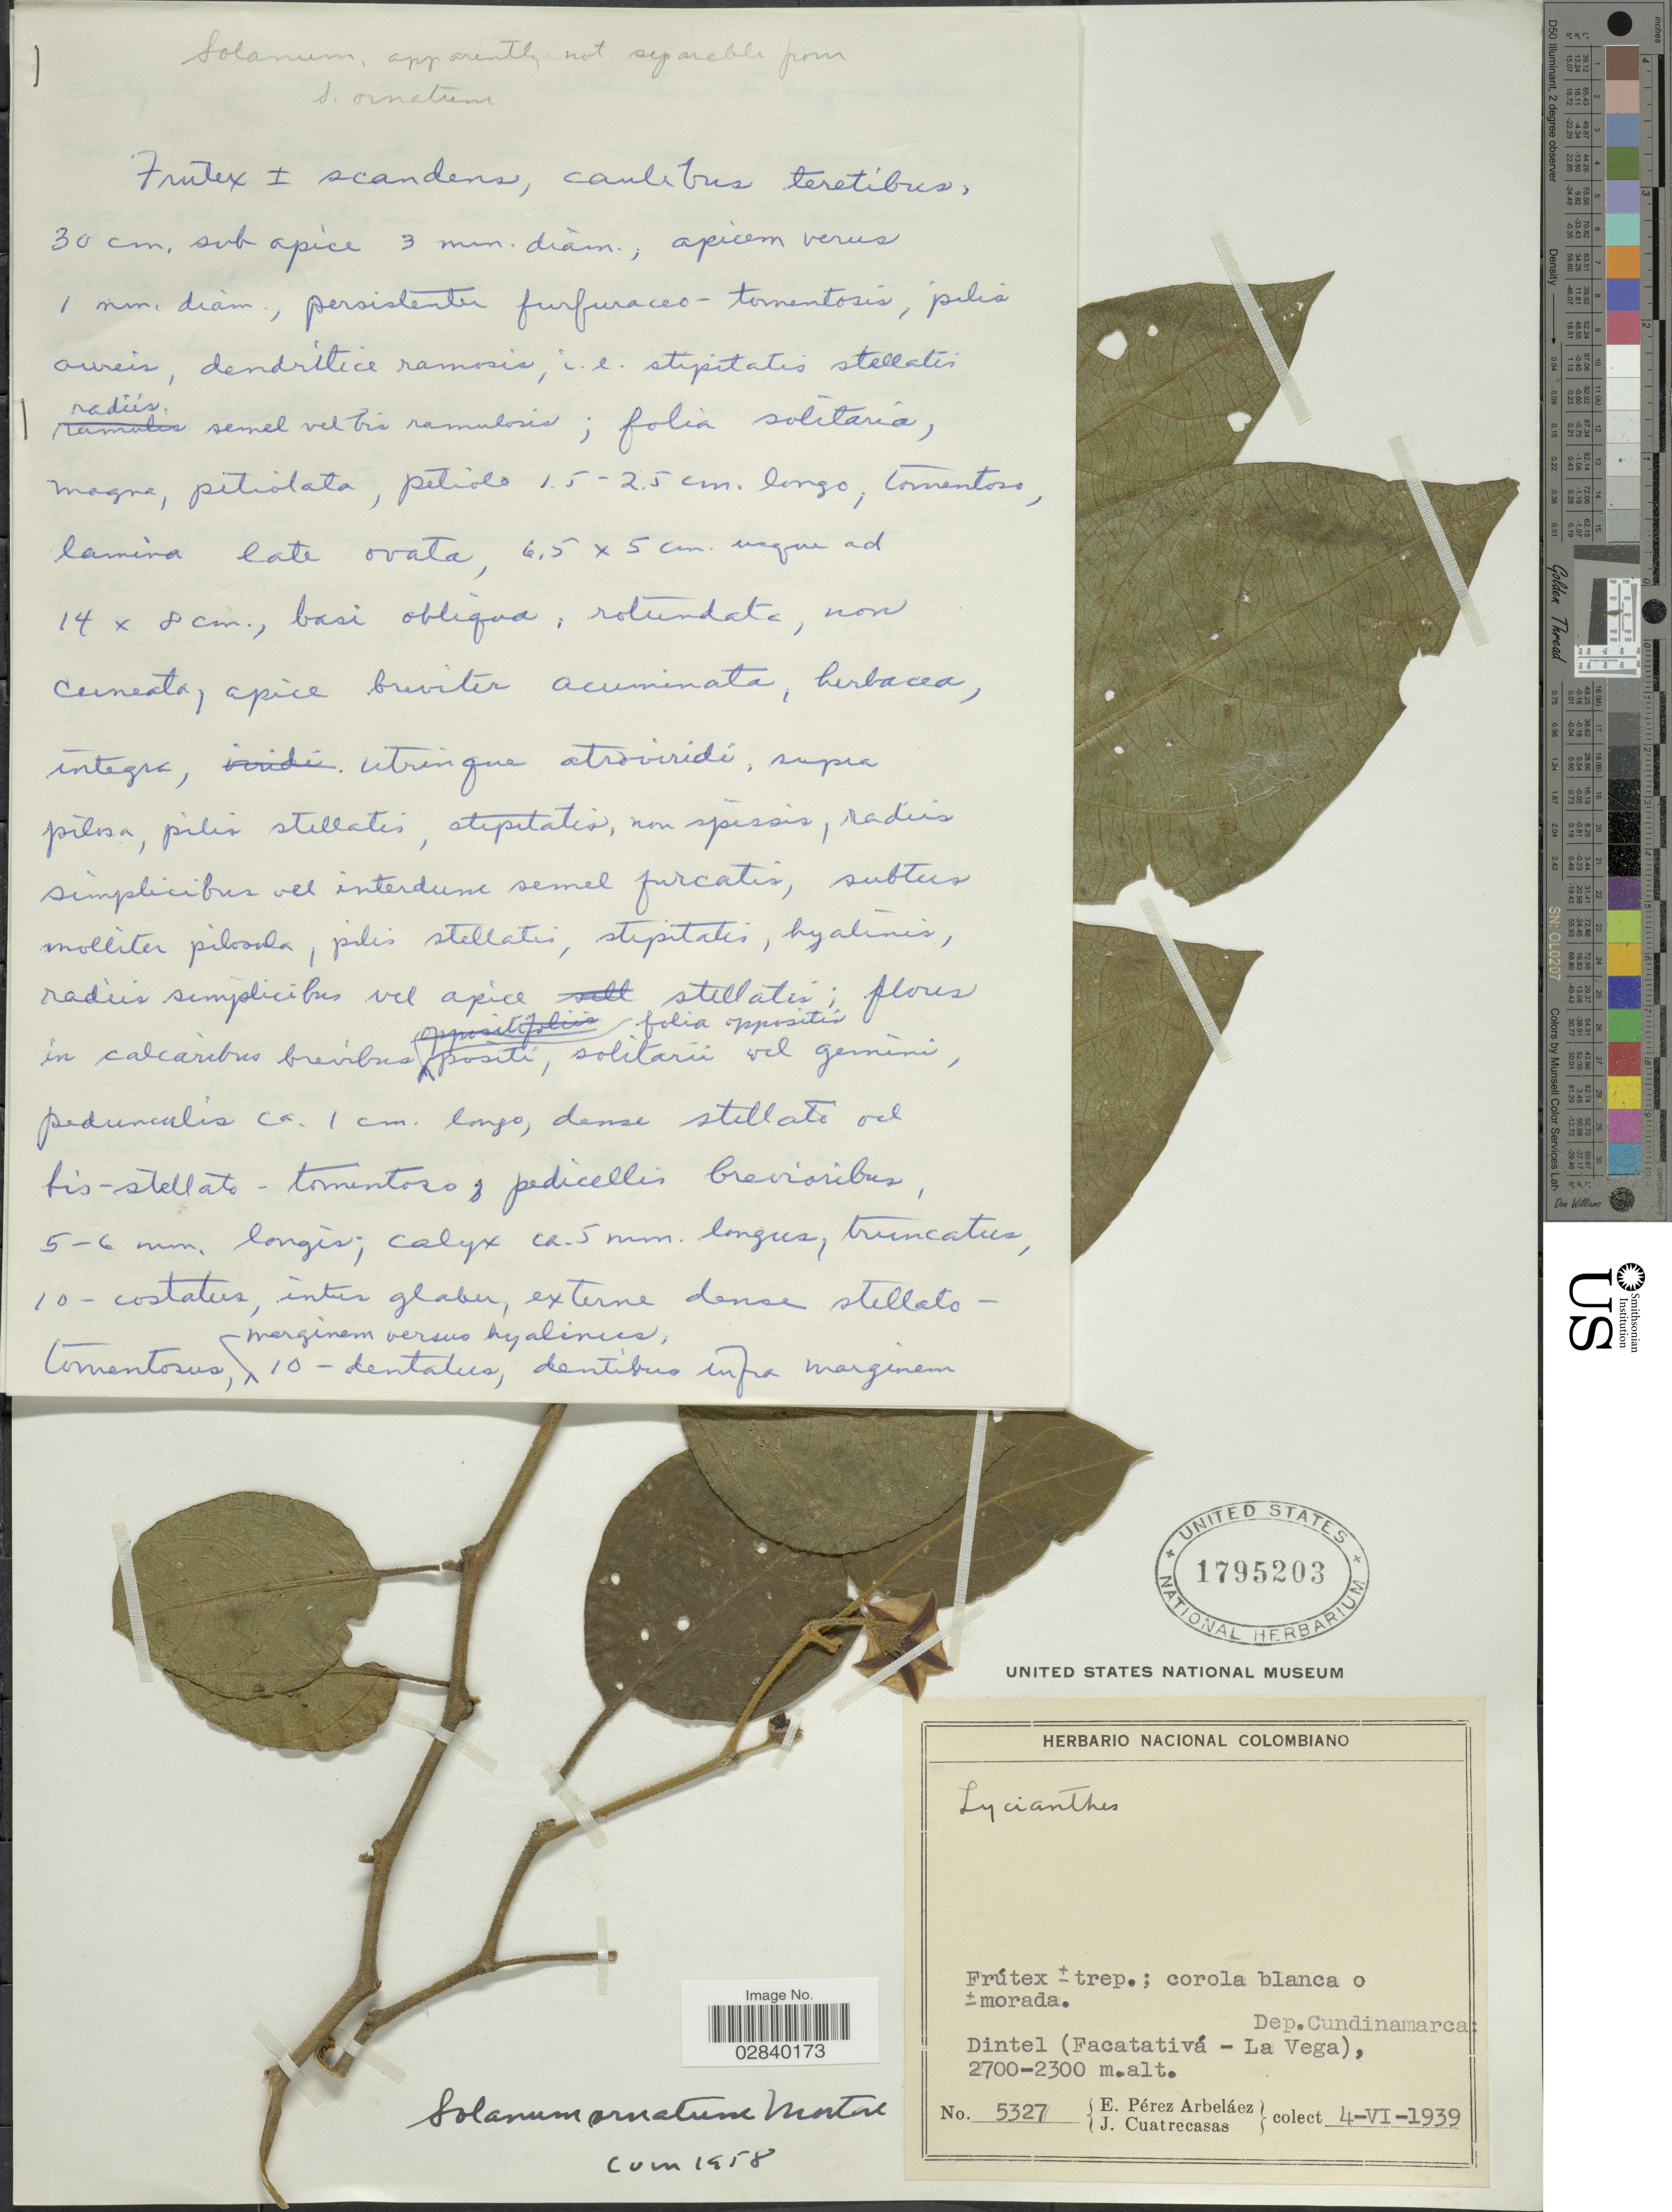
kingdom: Plantae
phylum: Tracheophyta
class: Magnoliopsida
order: Solanales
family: Solanaceae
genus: Lycianthes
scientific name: Lycianthes ferruginea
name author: Bitter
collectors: E. Pérez Arbeláez & J. Cuatrecasas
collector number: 5327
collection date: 1939-06-04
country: Colombia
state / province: Cundinamarca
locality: Dep. Cundinamarca: Dintel (Facatativá - La Vega).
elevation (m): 2300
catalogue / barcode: US 1795203